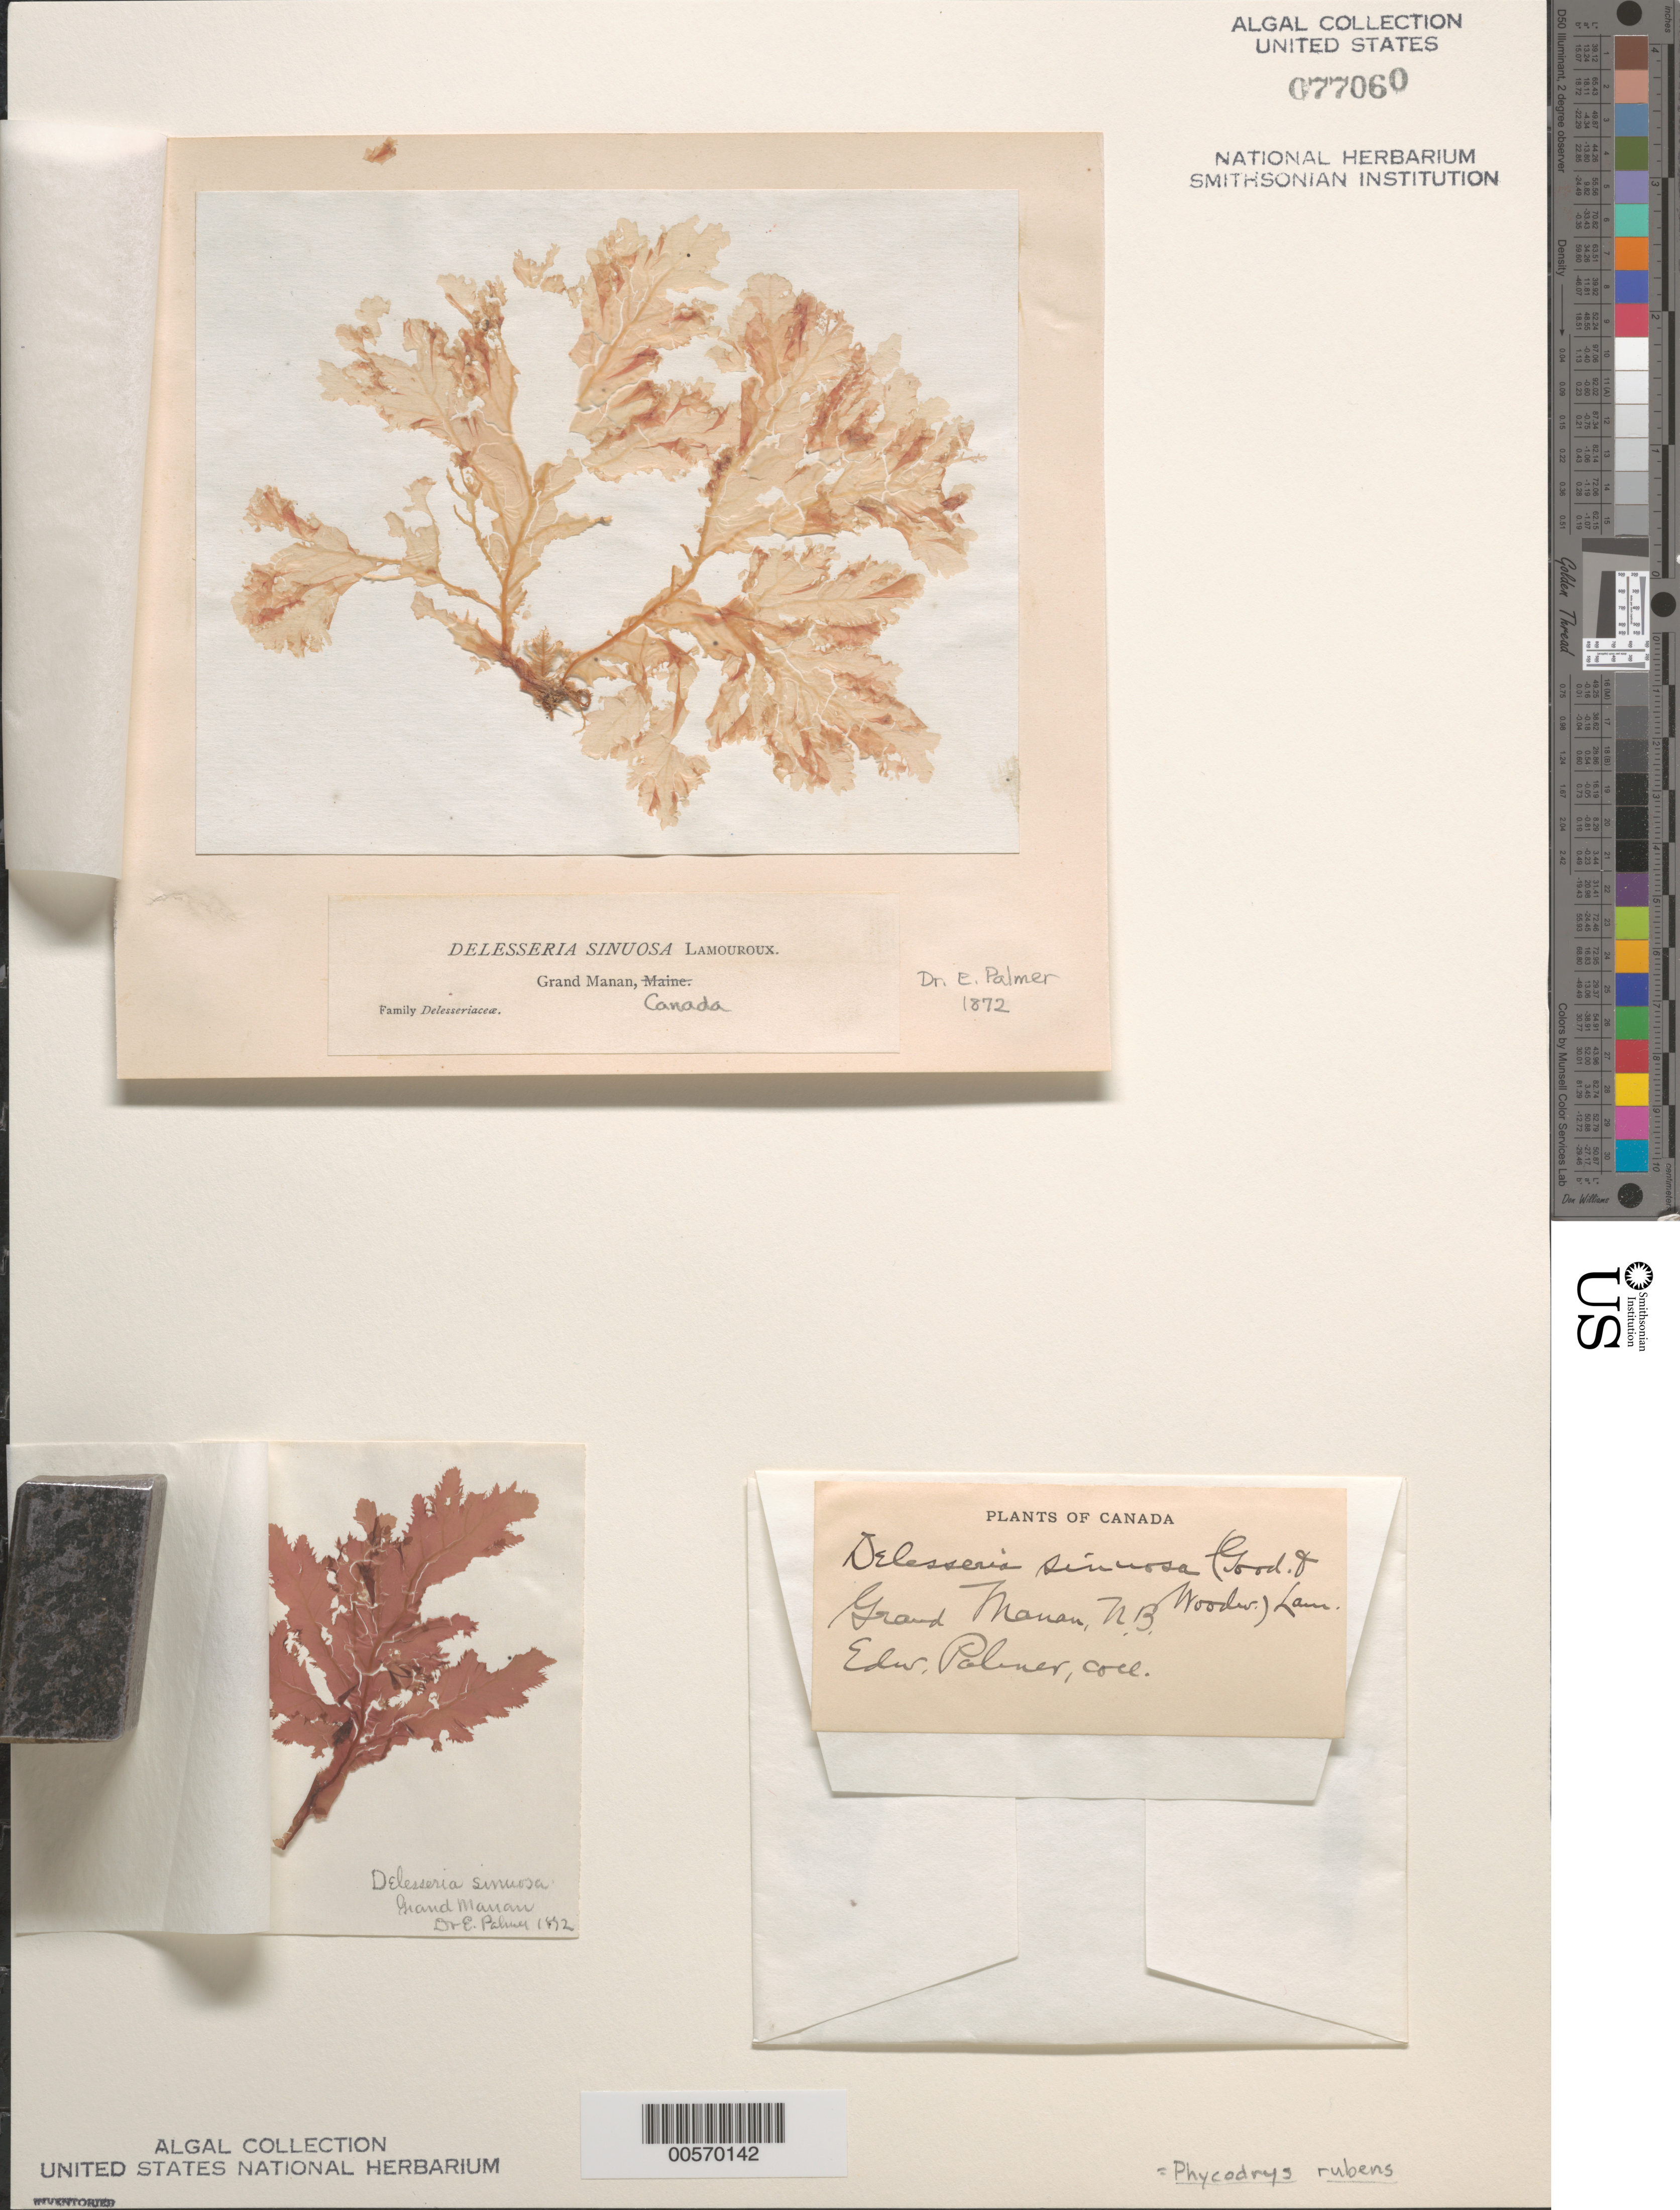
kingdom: Plantae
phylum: Rhodophyta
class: Florideophyceae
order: Ceramiales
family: Delesseriaceae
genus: Phycodrys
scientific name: Phycodrys rubens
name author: (L.) Batters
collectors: E. Palmer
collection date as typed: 1872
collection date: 1872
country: Canada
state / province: New Brunswick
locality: Grand manan island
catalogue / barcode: US 77060